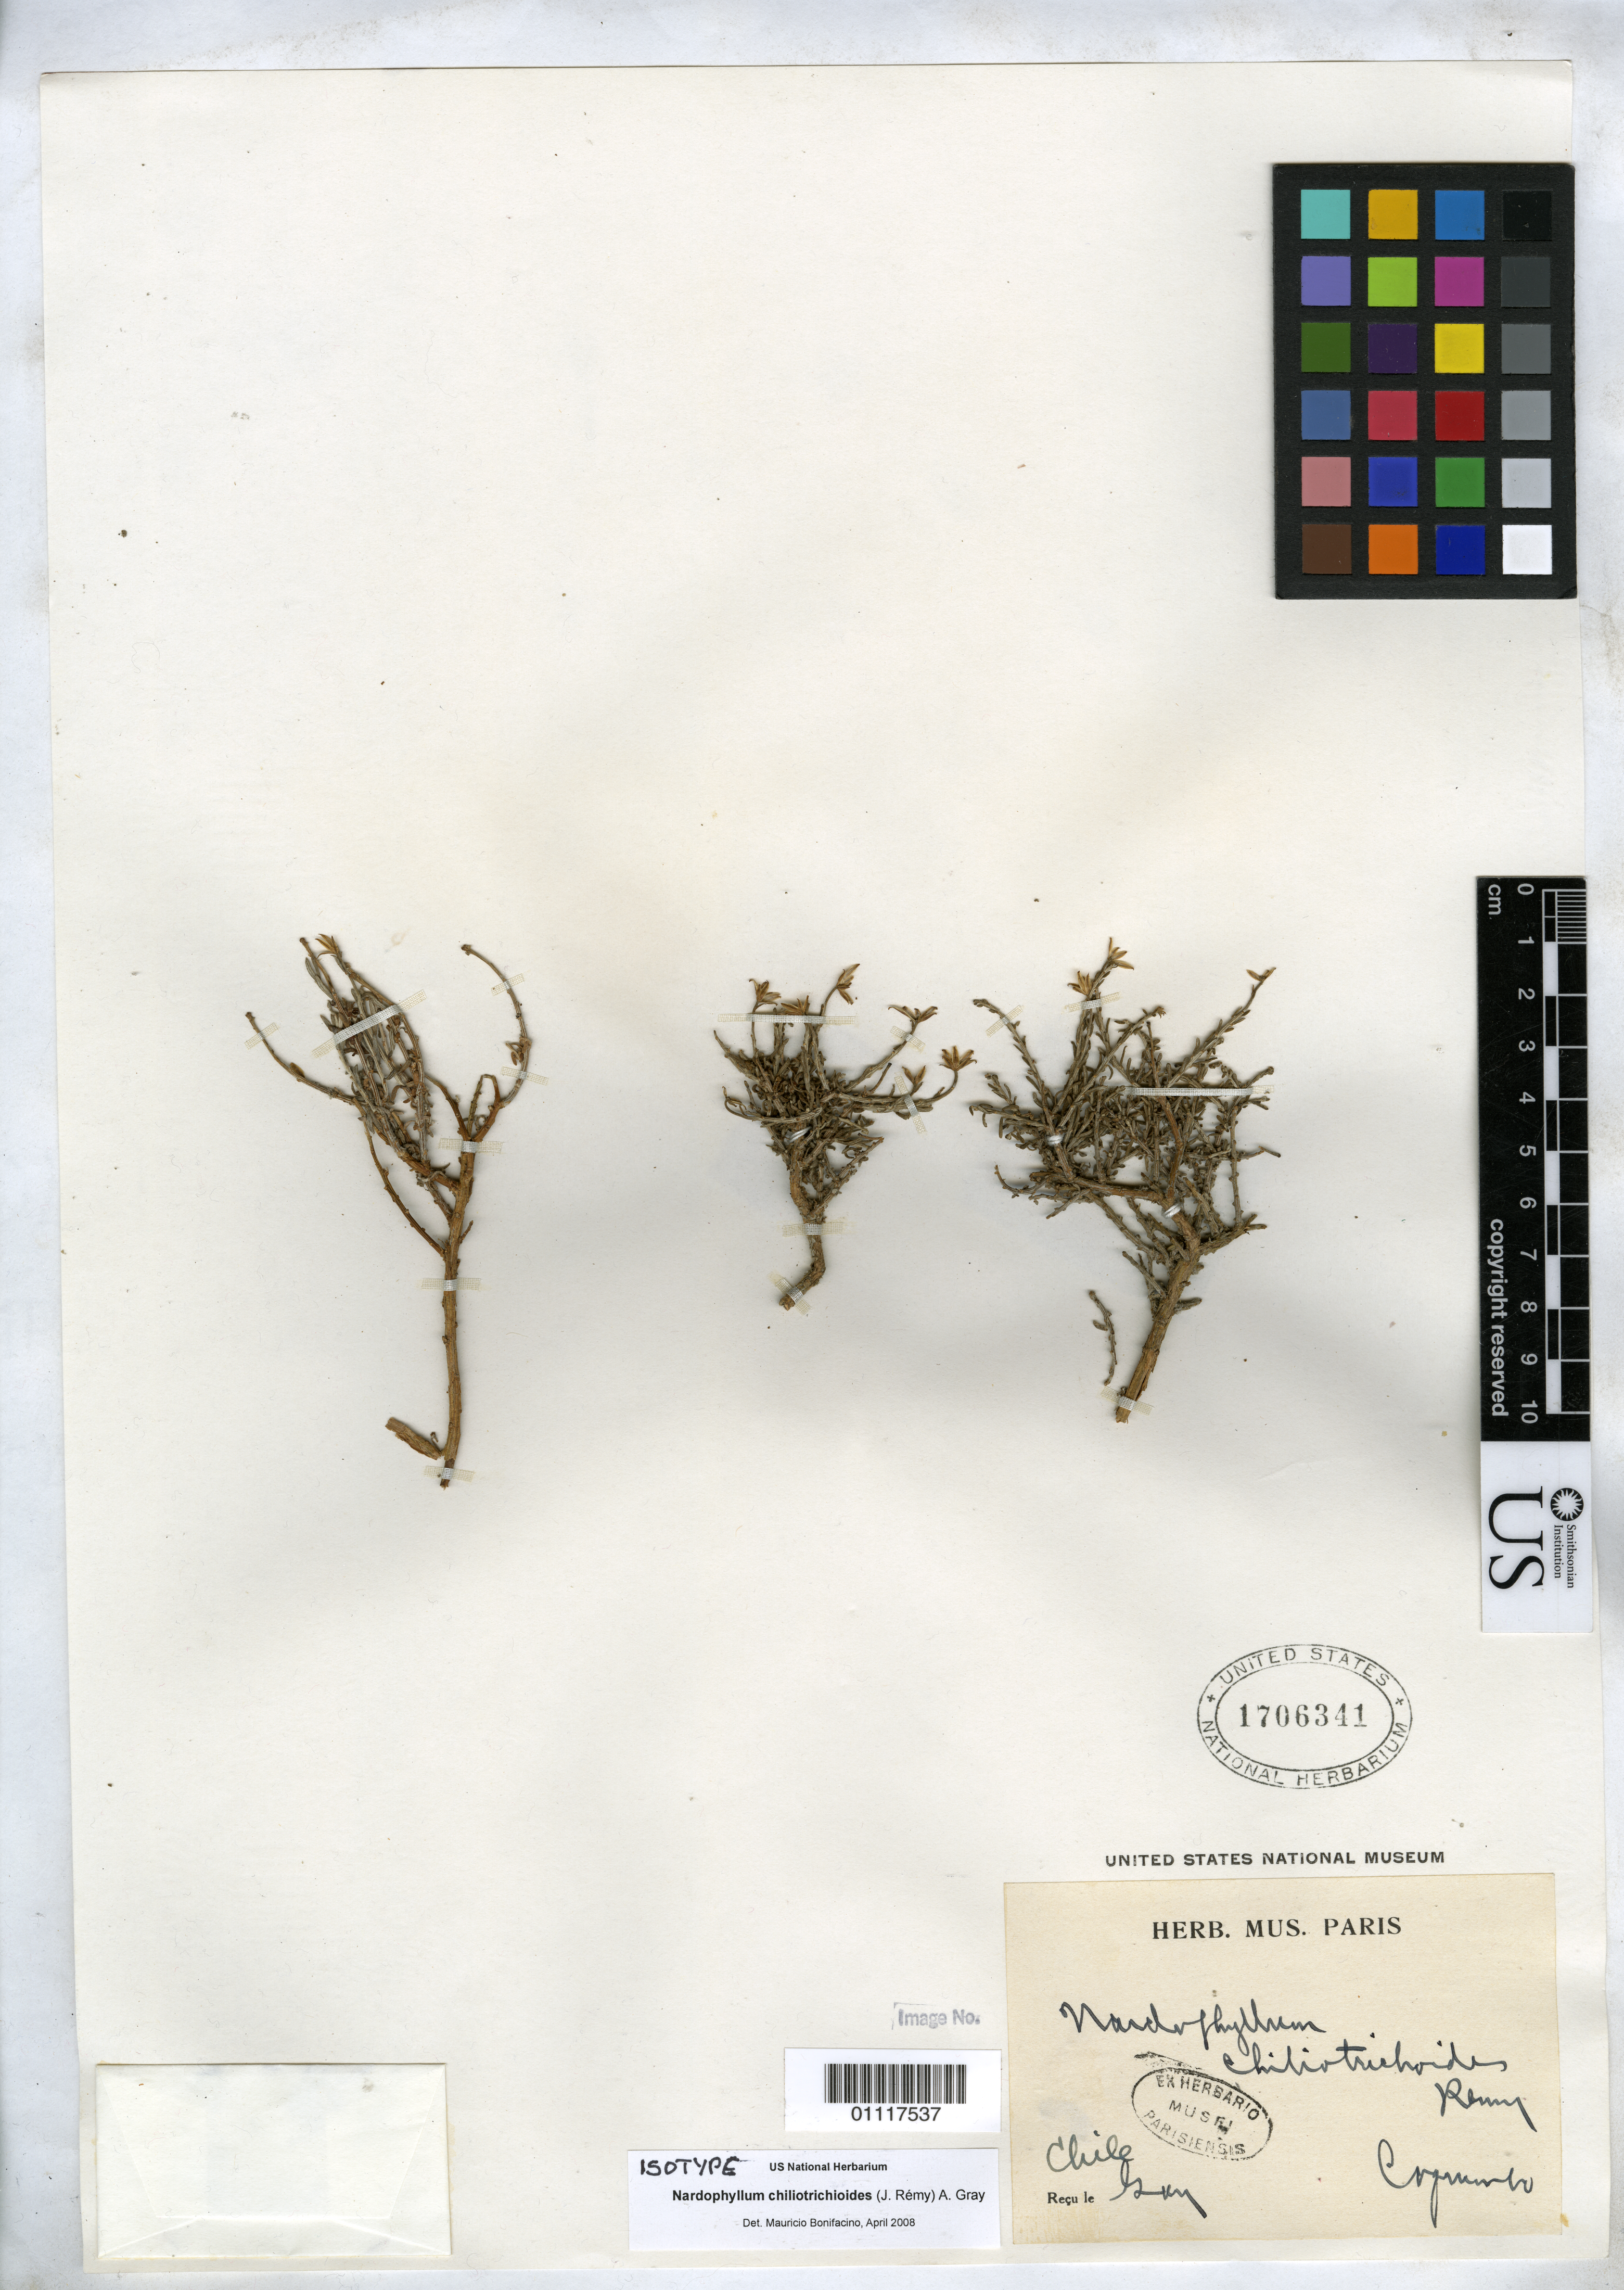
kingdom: Plantae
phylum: Tracheophyta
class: Magnoliopsida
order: Asterales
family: Asteraceae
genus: Dolichogyne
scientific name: Dolichogyne chiliotrichoides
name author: J. Rémy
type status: Isotype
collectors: M. Gay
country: Chile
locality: Coquimbo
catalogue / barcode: US 1706341